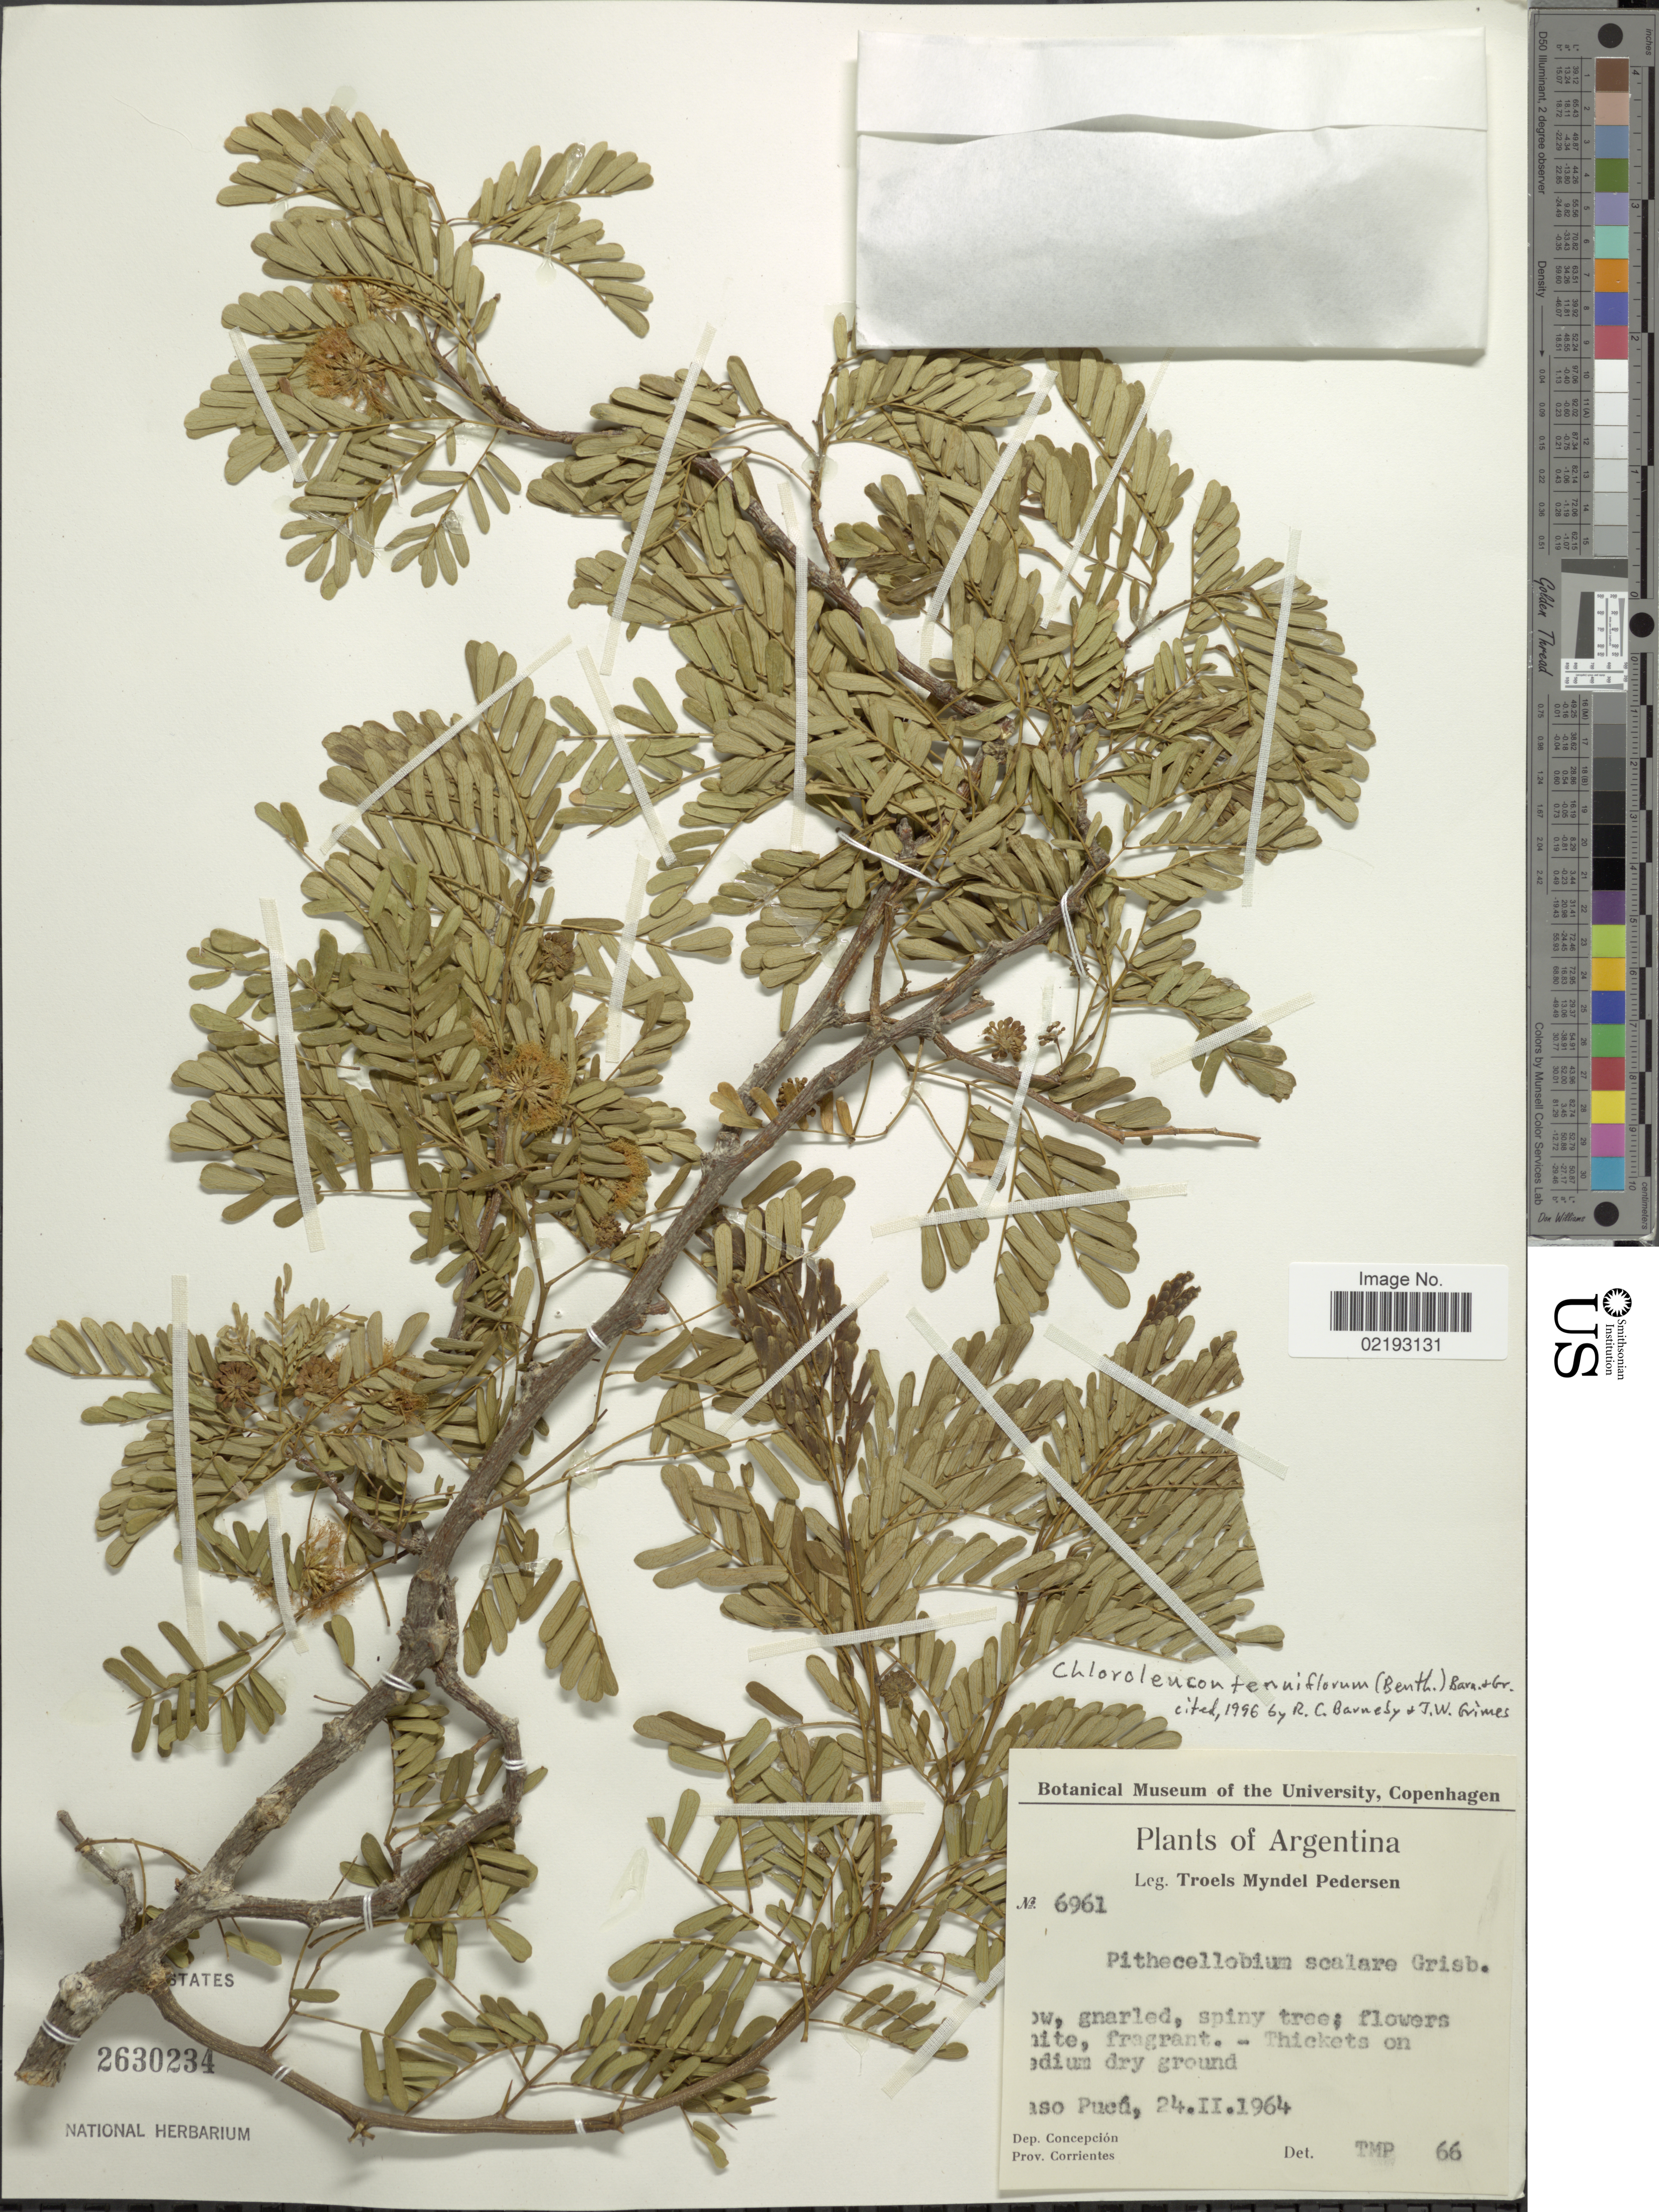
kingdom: Plantae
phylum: Tracheophyta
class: Magnoliopsida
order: Fabales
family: Fabaceae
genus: Chloroleucon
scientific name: Chloroleucon tenuiflorum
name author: (Benth.) Barneby & J.W. Grimes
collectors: T. Pederson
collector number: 6961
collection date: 1964-02-24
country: Argentina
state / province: Corrientes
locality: Paso Pucú, Dep. Concepcion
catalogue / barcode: US 2630234